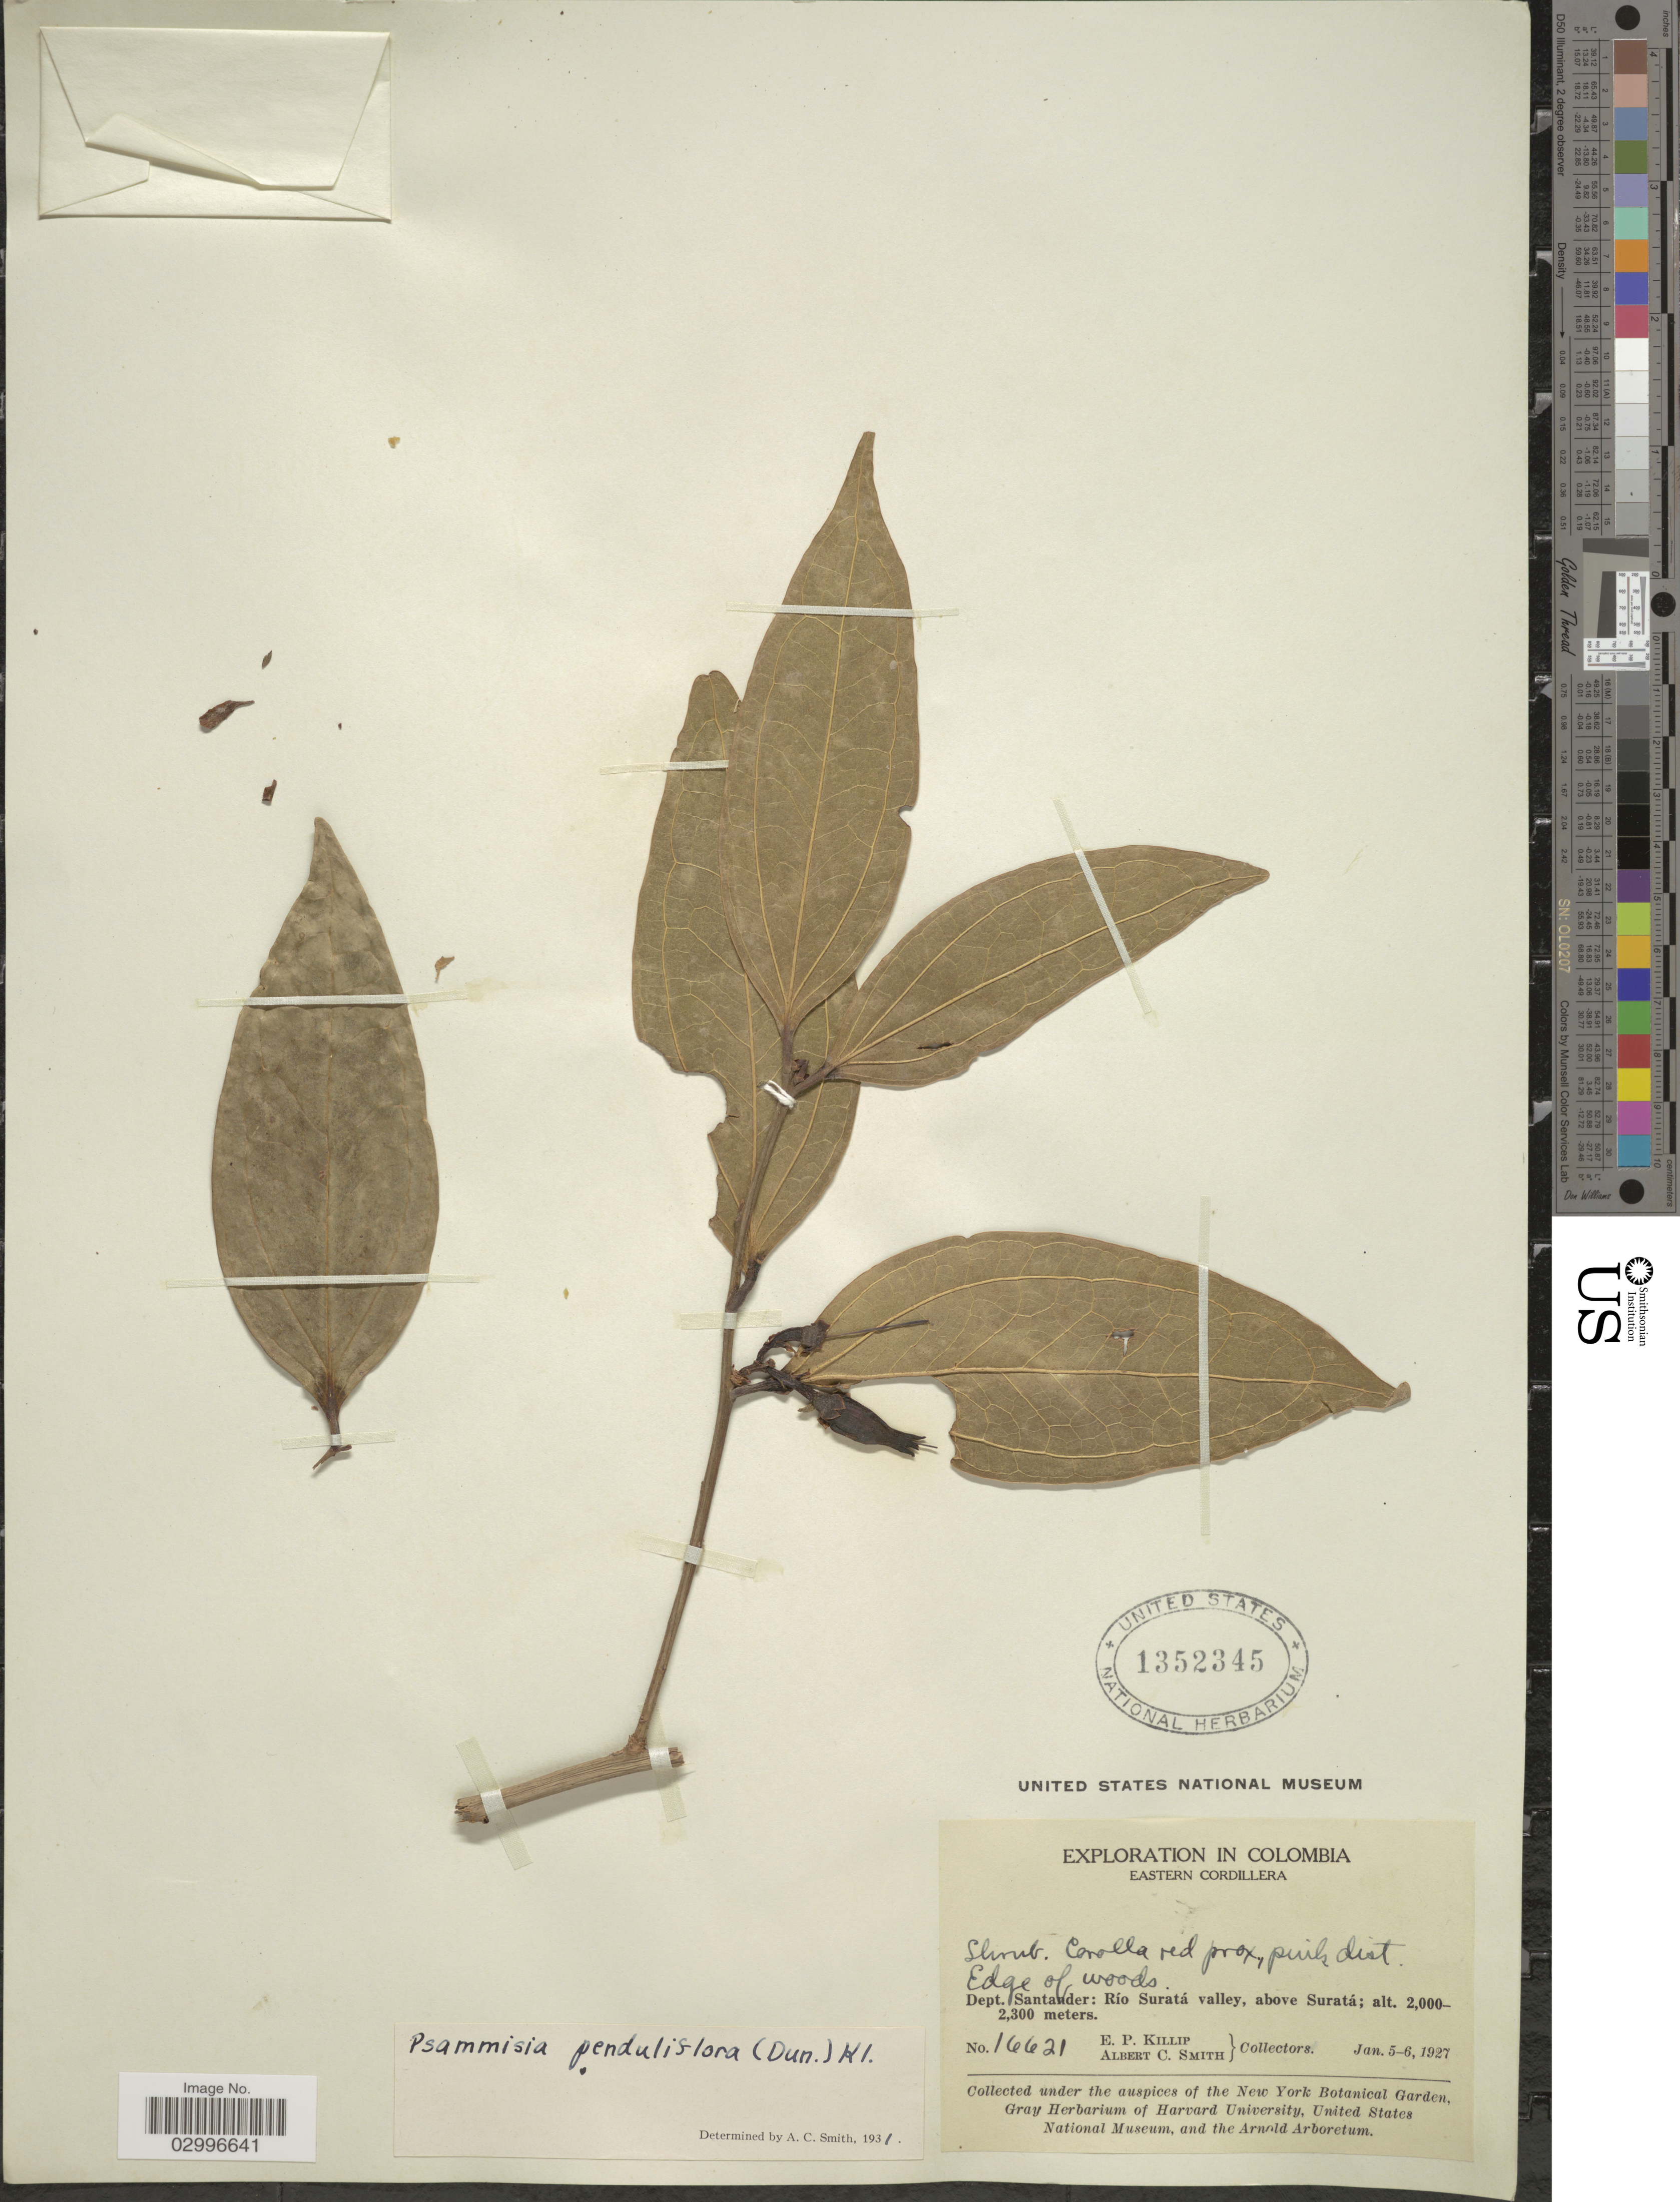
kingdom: Plantae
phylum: Tracheophyta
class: Magnoliopsida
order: Ericales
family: Ericaceae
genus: Psammisia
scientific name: Psammisia penduliflora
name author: (Dunal) Klotzsch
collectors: E. P. Killip & A. C. Smith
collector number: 16621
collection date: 1927-01-05/1927-01-06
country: Colombia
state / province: Santander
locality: Eastern Cordillera. Dept. Santander: Río Suratá valley, above Suratá.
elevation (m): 2000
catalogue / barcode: US 1352345